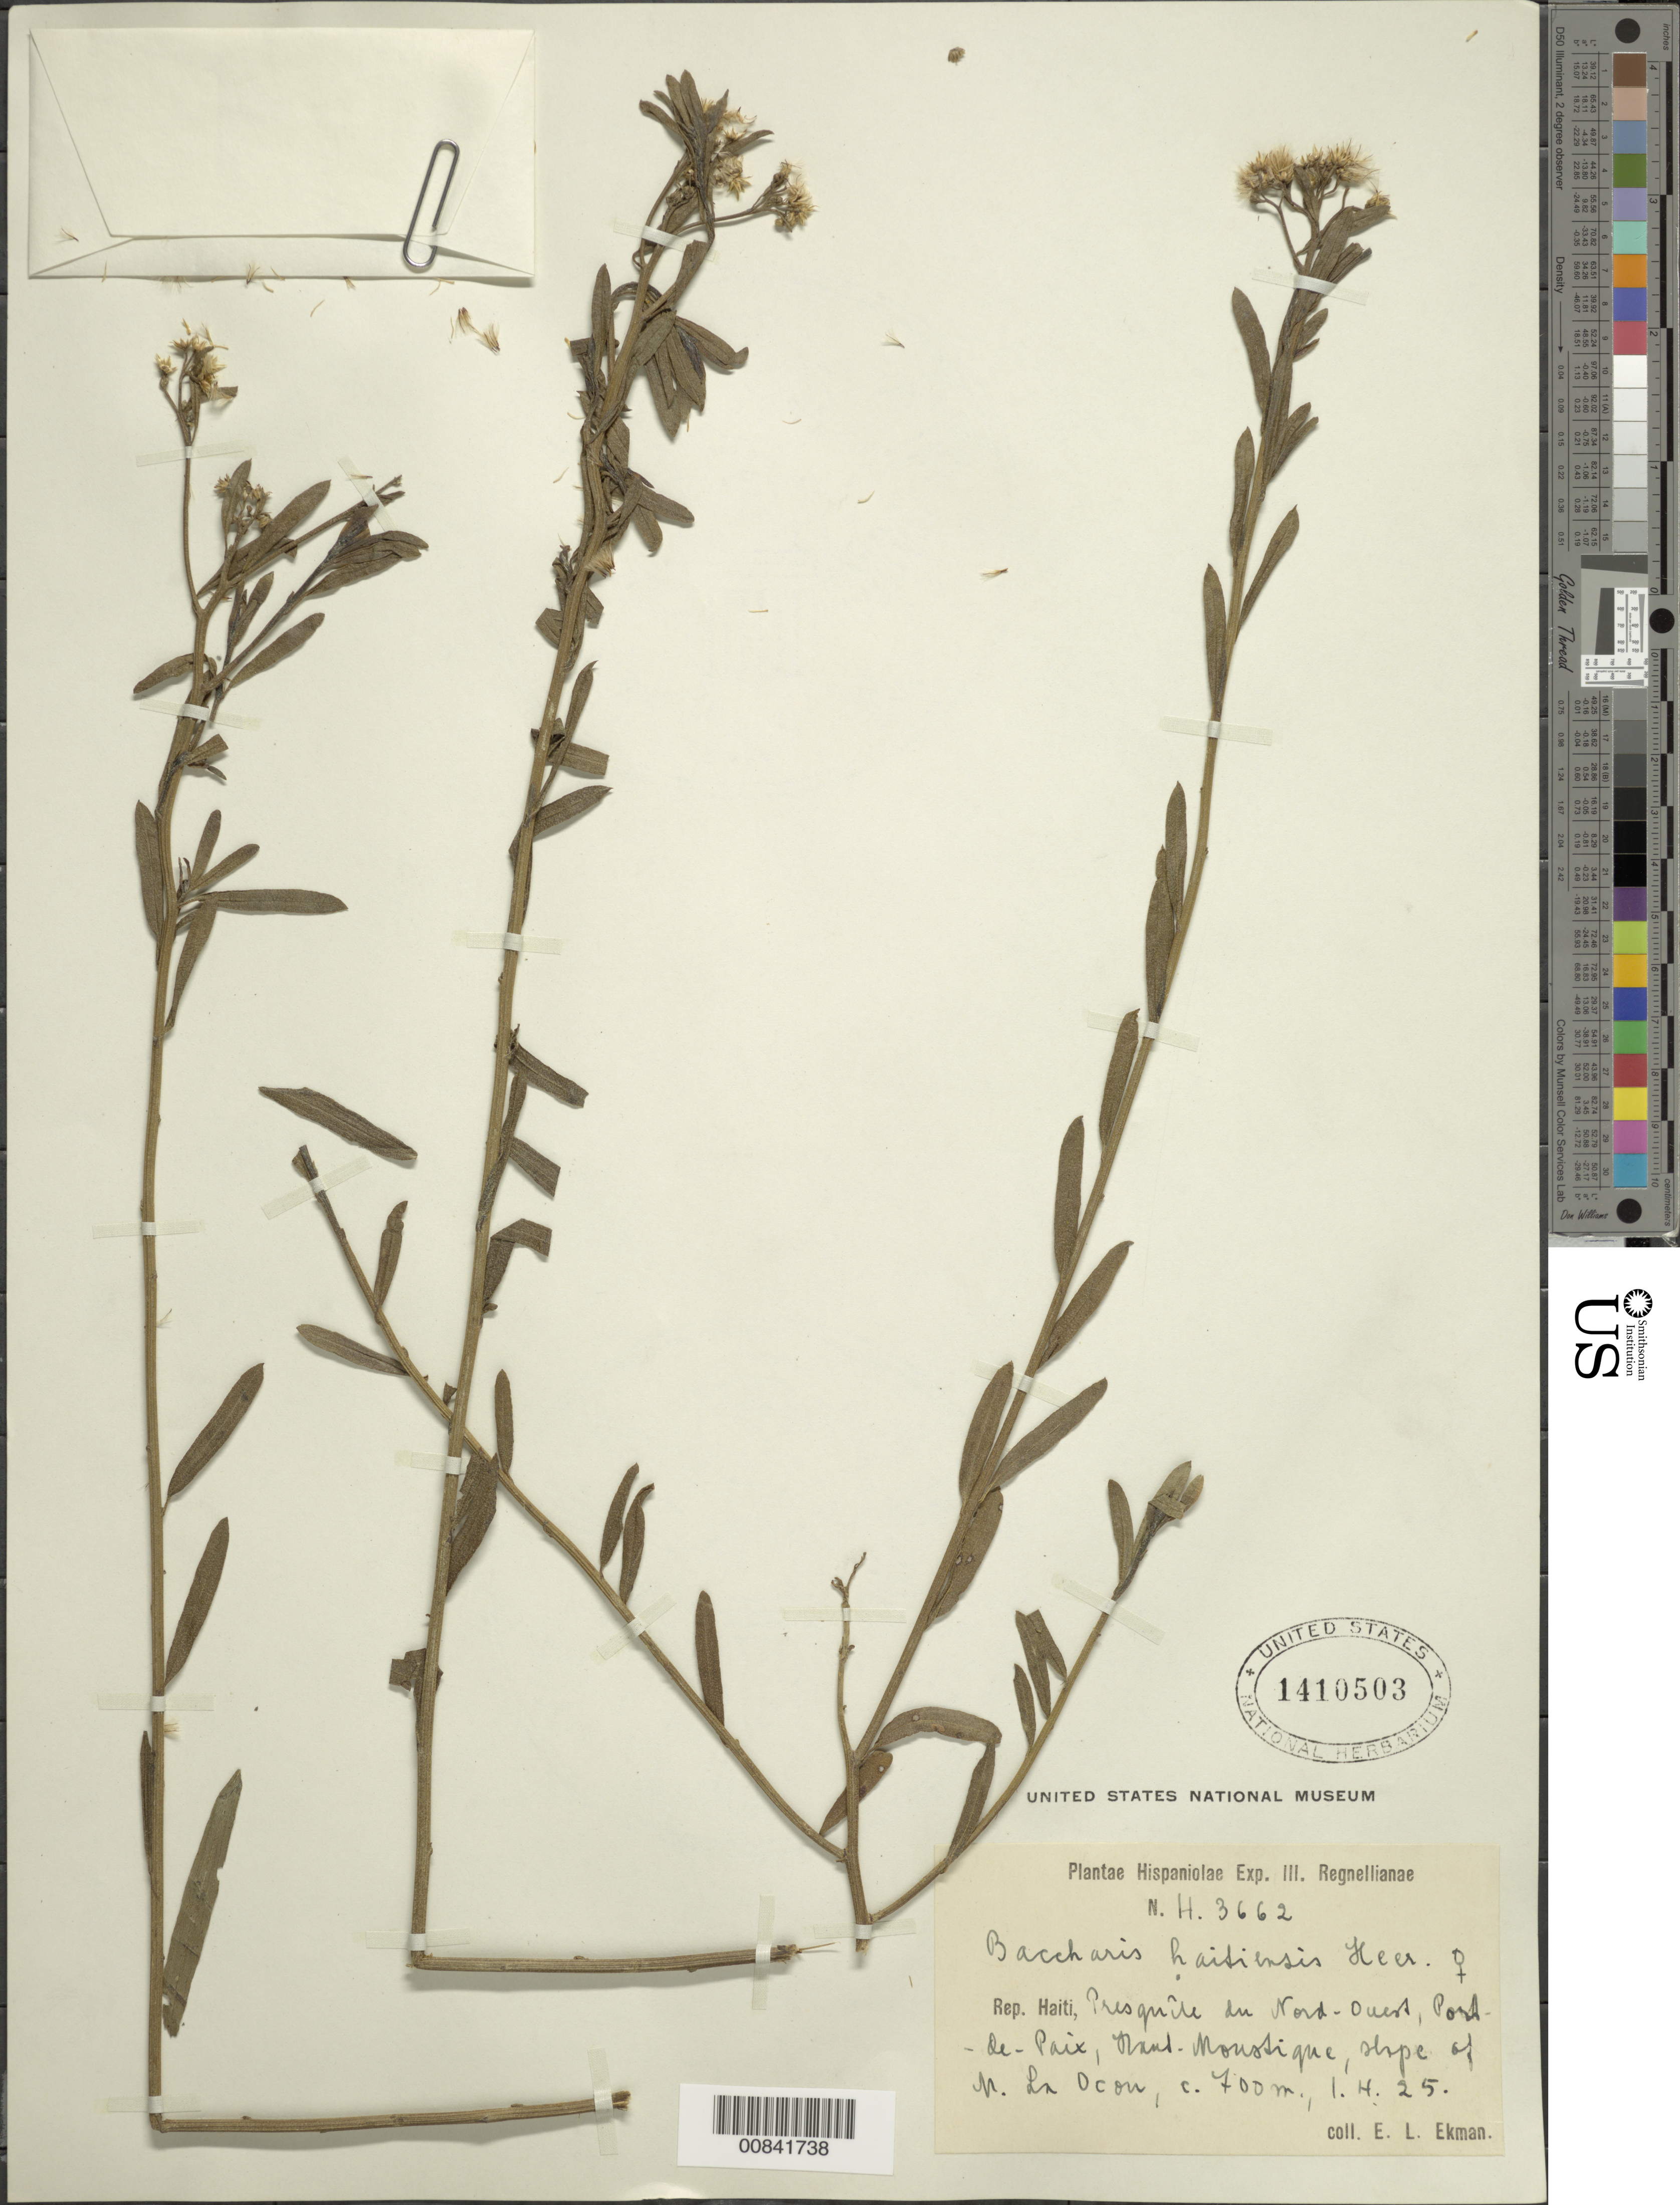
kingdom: Plantae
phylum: Tracheophyta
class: Magnoliopsida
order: Asterales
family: Asteraceae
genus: Baccharis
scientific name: Baccharis haitiensis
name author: Heering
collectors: E. L. Ekman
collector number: H 3662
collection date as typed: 01 Apr 1925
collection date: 1925-04-01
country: Haiti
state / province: Nord-Ouest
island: Hispaniola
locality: Pord de Paix, Haut Moustique, slope of La Ocou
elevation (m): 700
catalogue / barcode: US 1410503